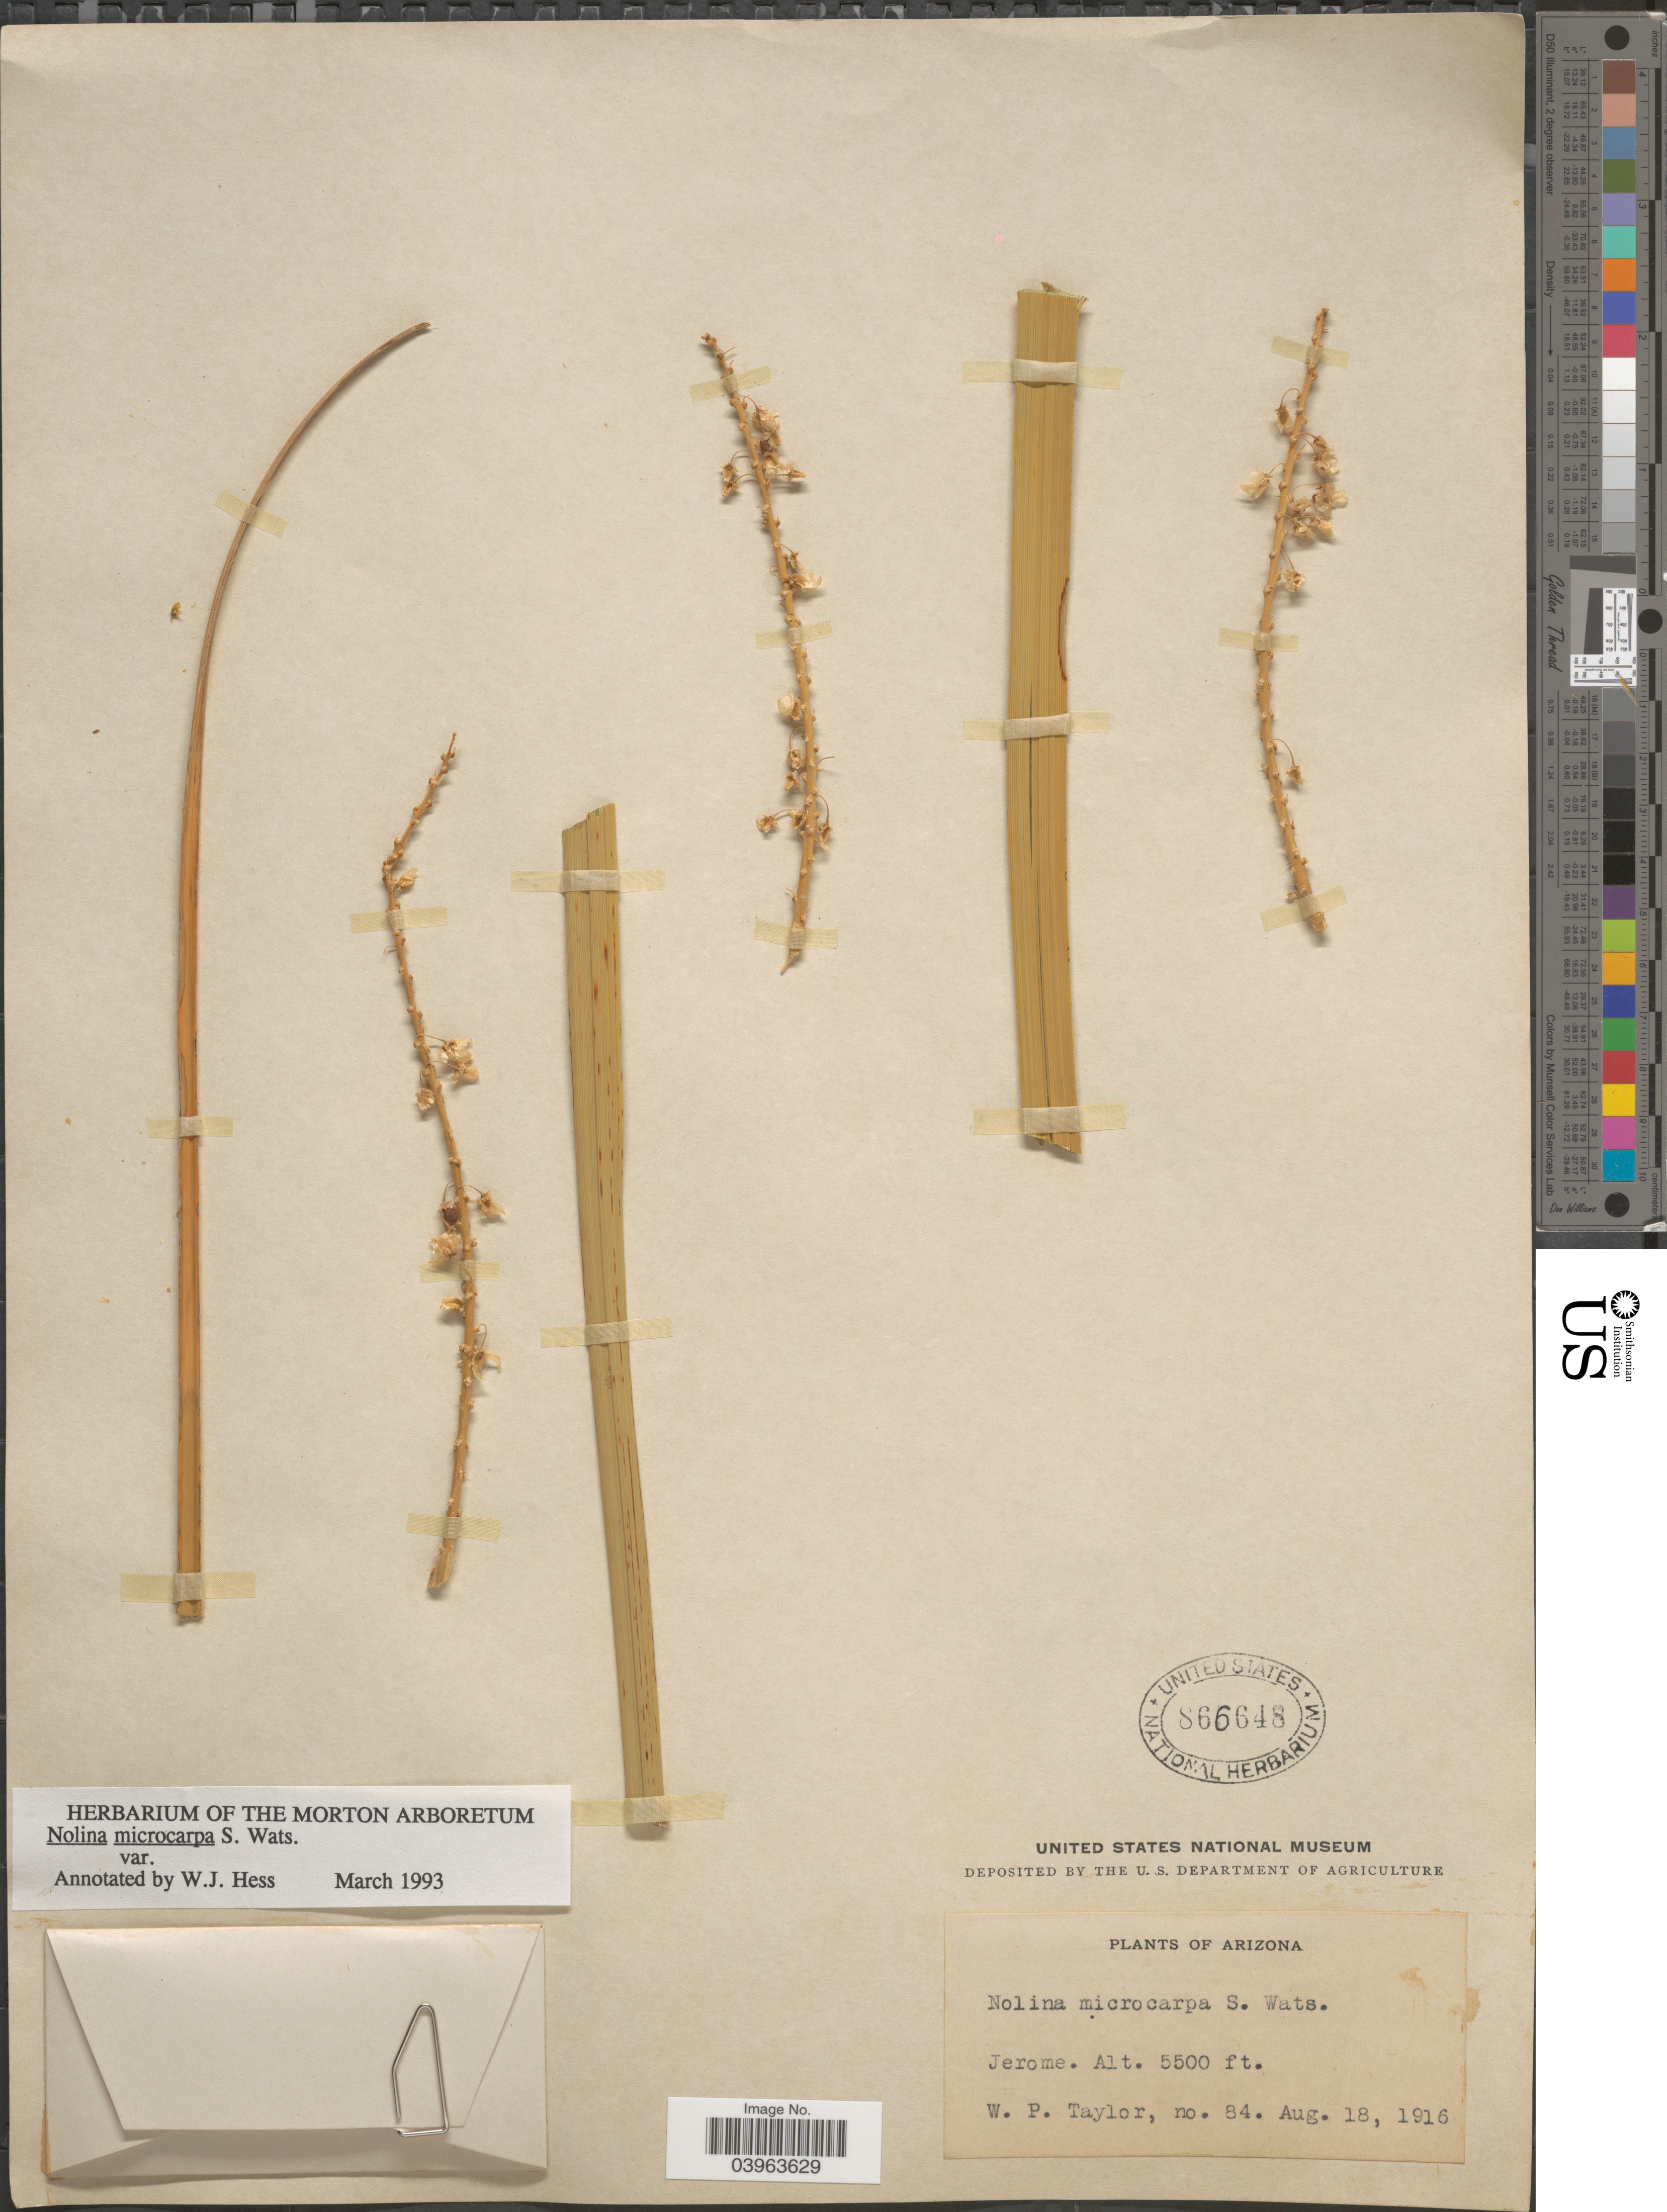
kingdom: Plantae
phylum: Tracheophyta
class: Liliopsida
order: Asparagales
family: Asparagaceae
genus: Nolina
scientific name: Nolina microcarpa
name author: S. Watson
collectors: W. P. Taylor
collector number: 84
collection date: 1916-08-18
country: United States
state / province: Arizona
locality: Jerome.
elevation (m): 1676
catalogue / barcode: US 866648